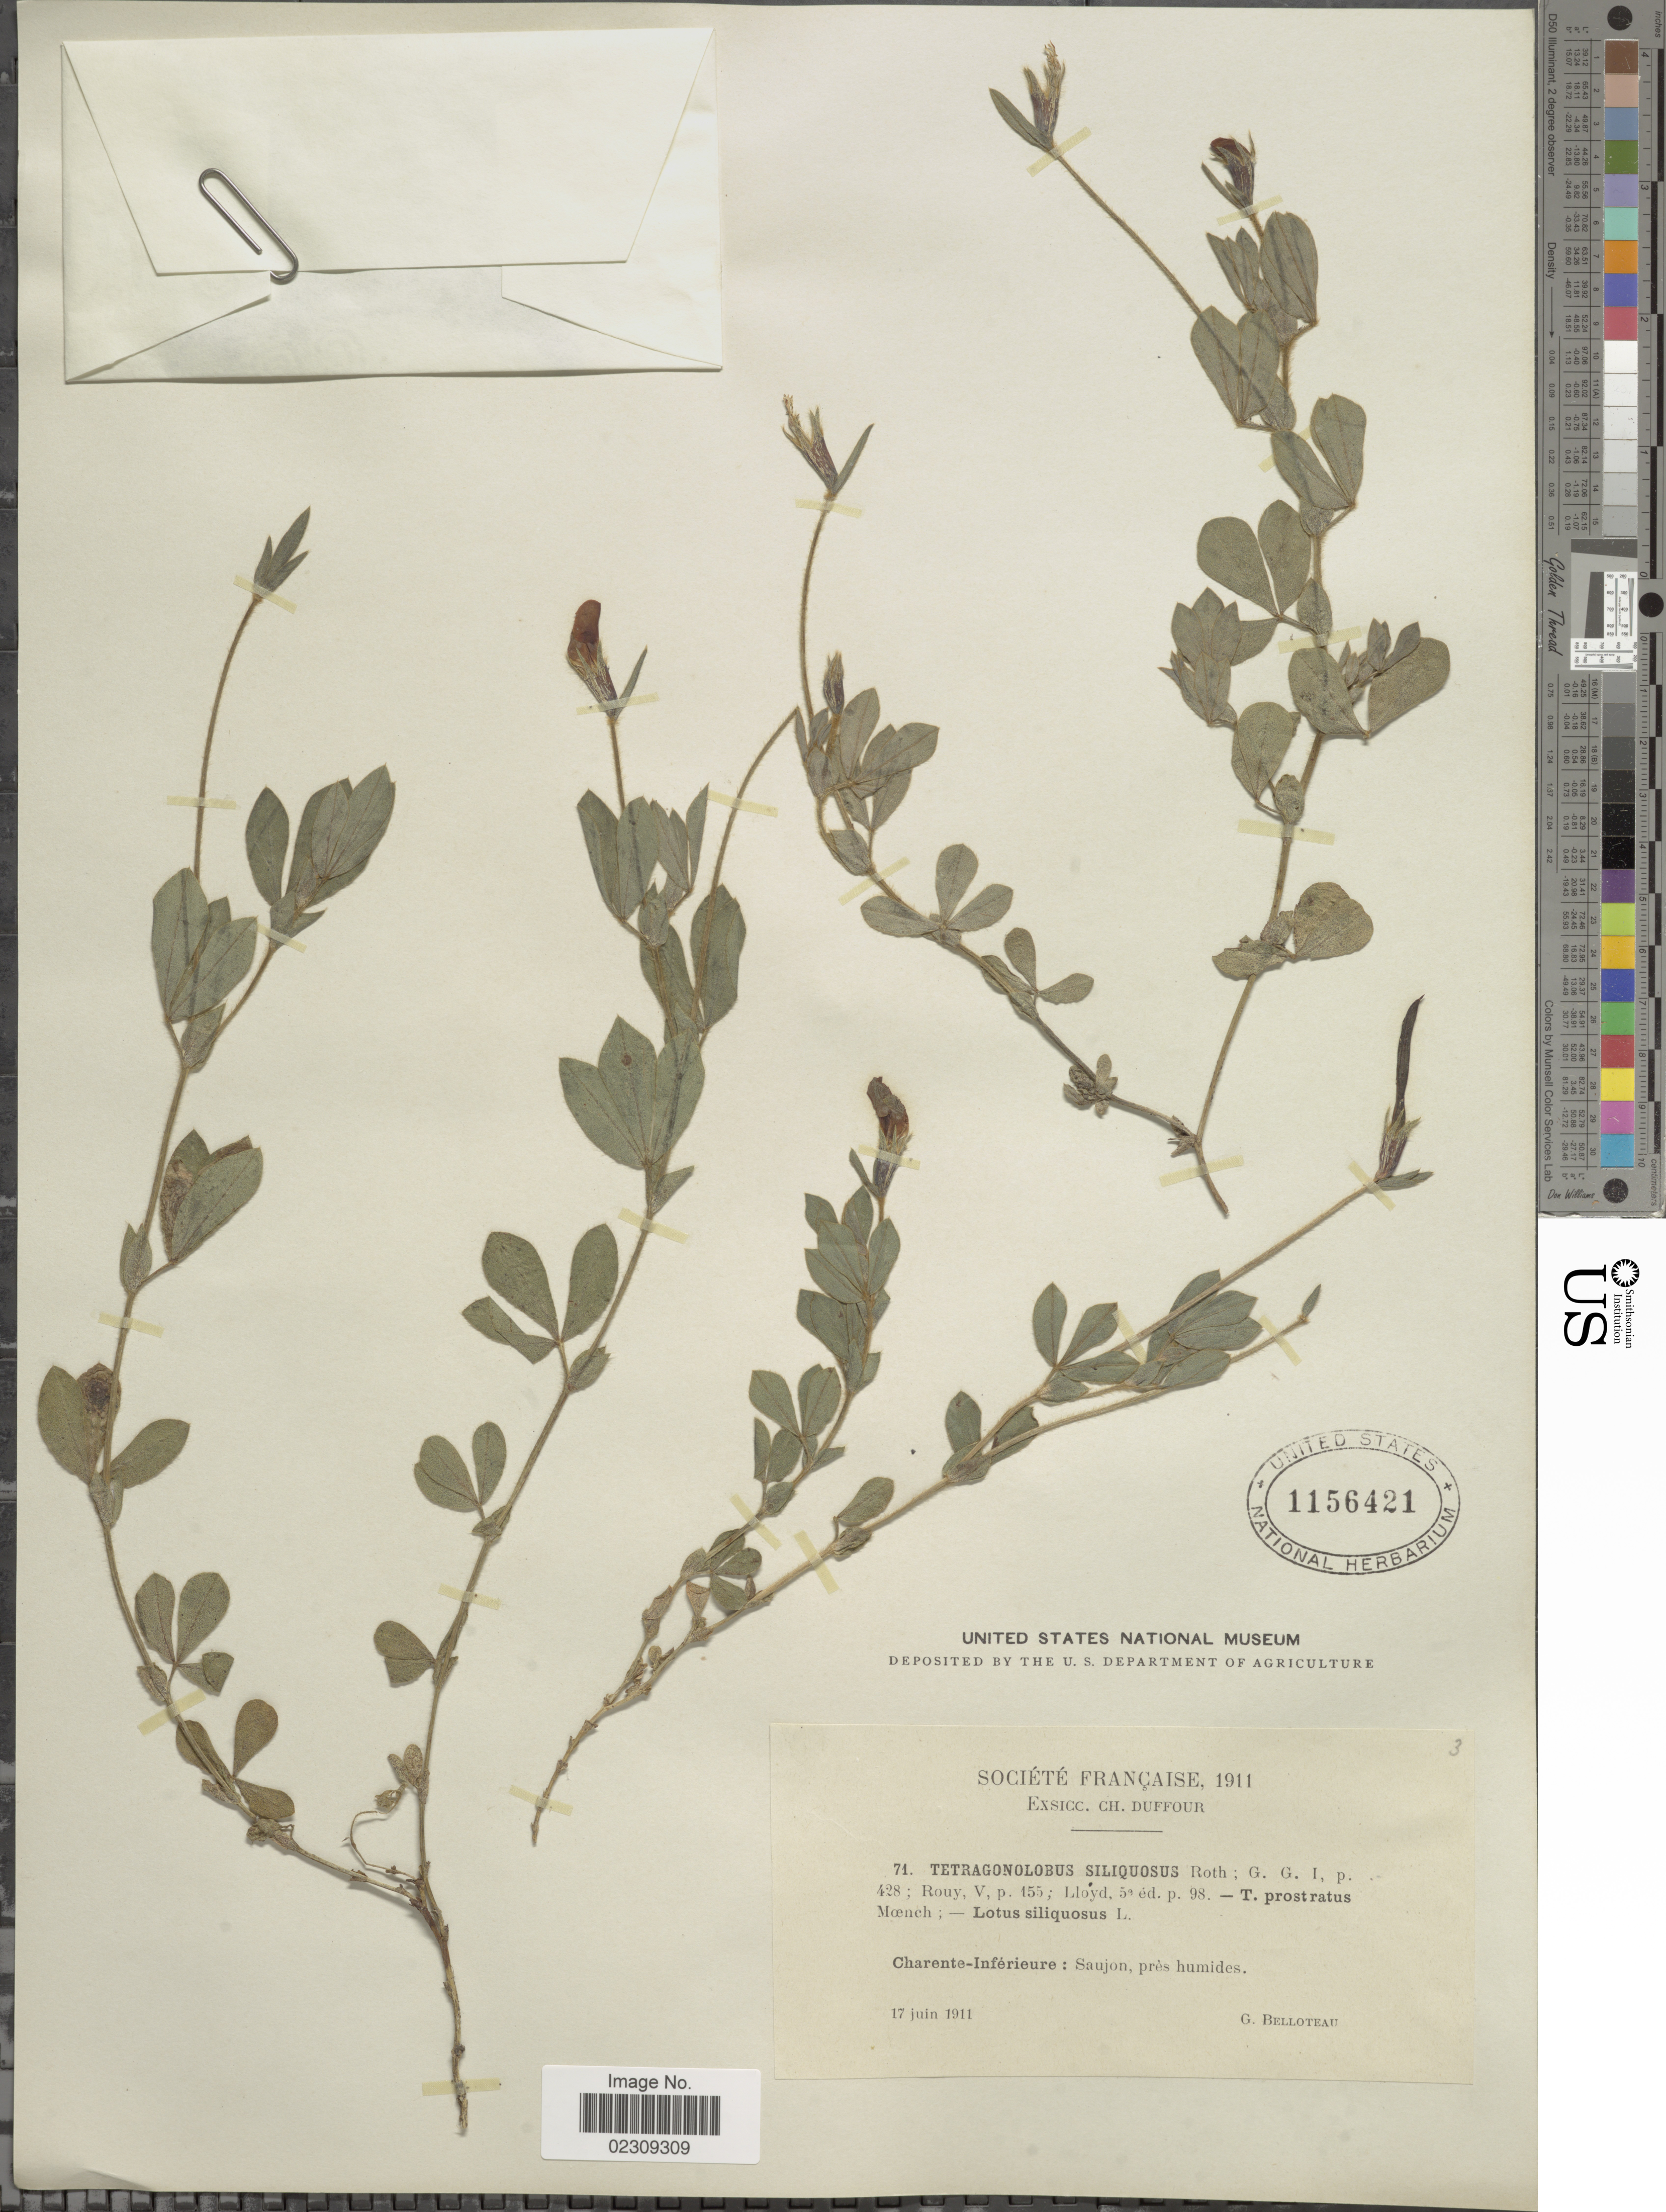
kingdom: Plantae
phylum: Tracheophyta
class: Magnoliopsida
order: Fabales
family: Fabaceae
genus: Tetragonolobus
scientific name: Tetragonolobus siliquosus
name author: Roth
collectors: G. Belloteau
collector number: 71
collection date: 1911-06-17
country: France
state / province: Nouvelle-Aquitaine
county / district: Charente-Maritime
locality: Société Françise, Charente-Inférieure: Saujon, prés humides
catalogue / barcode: US 1156421